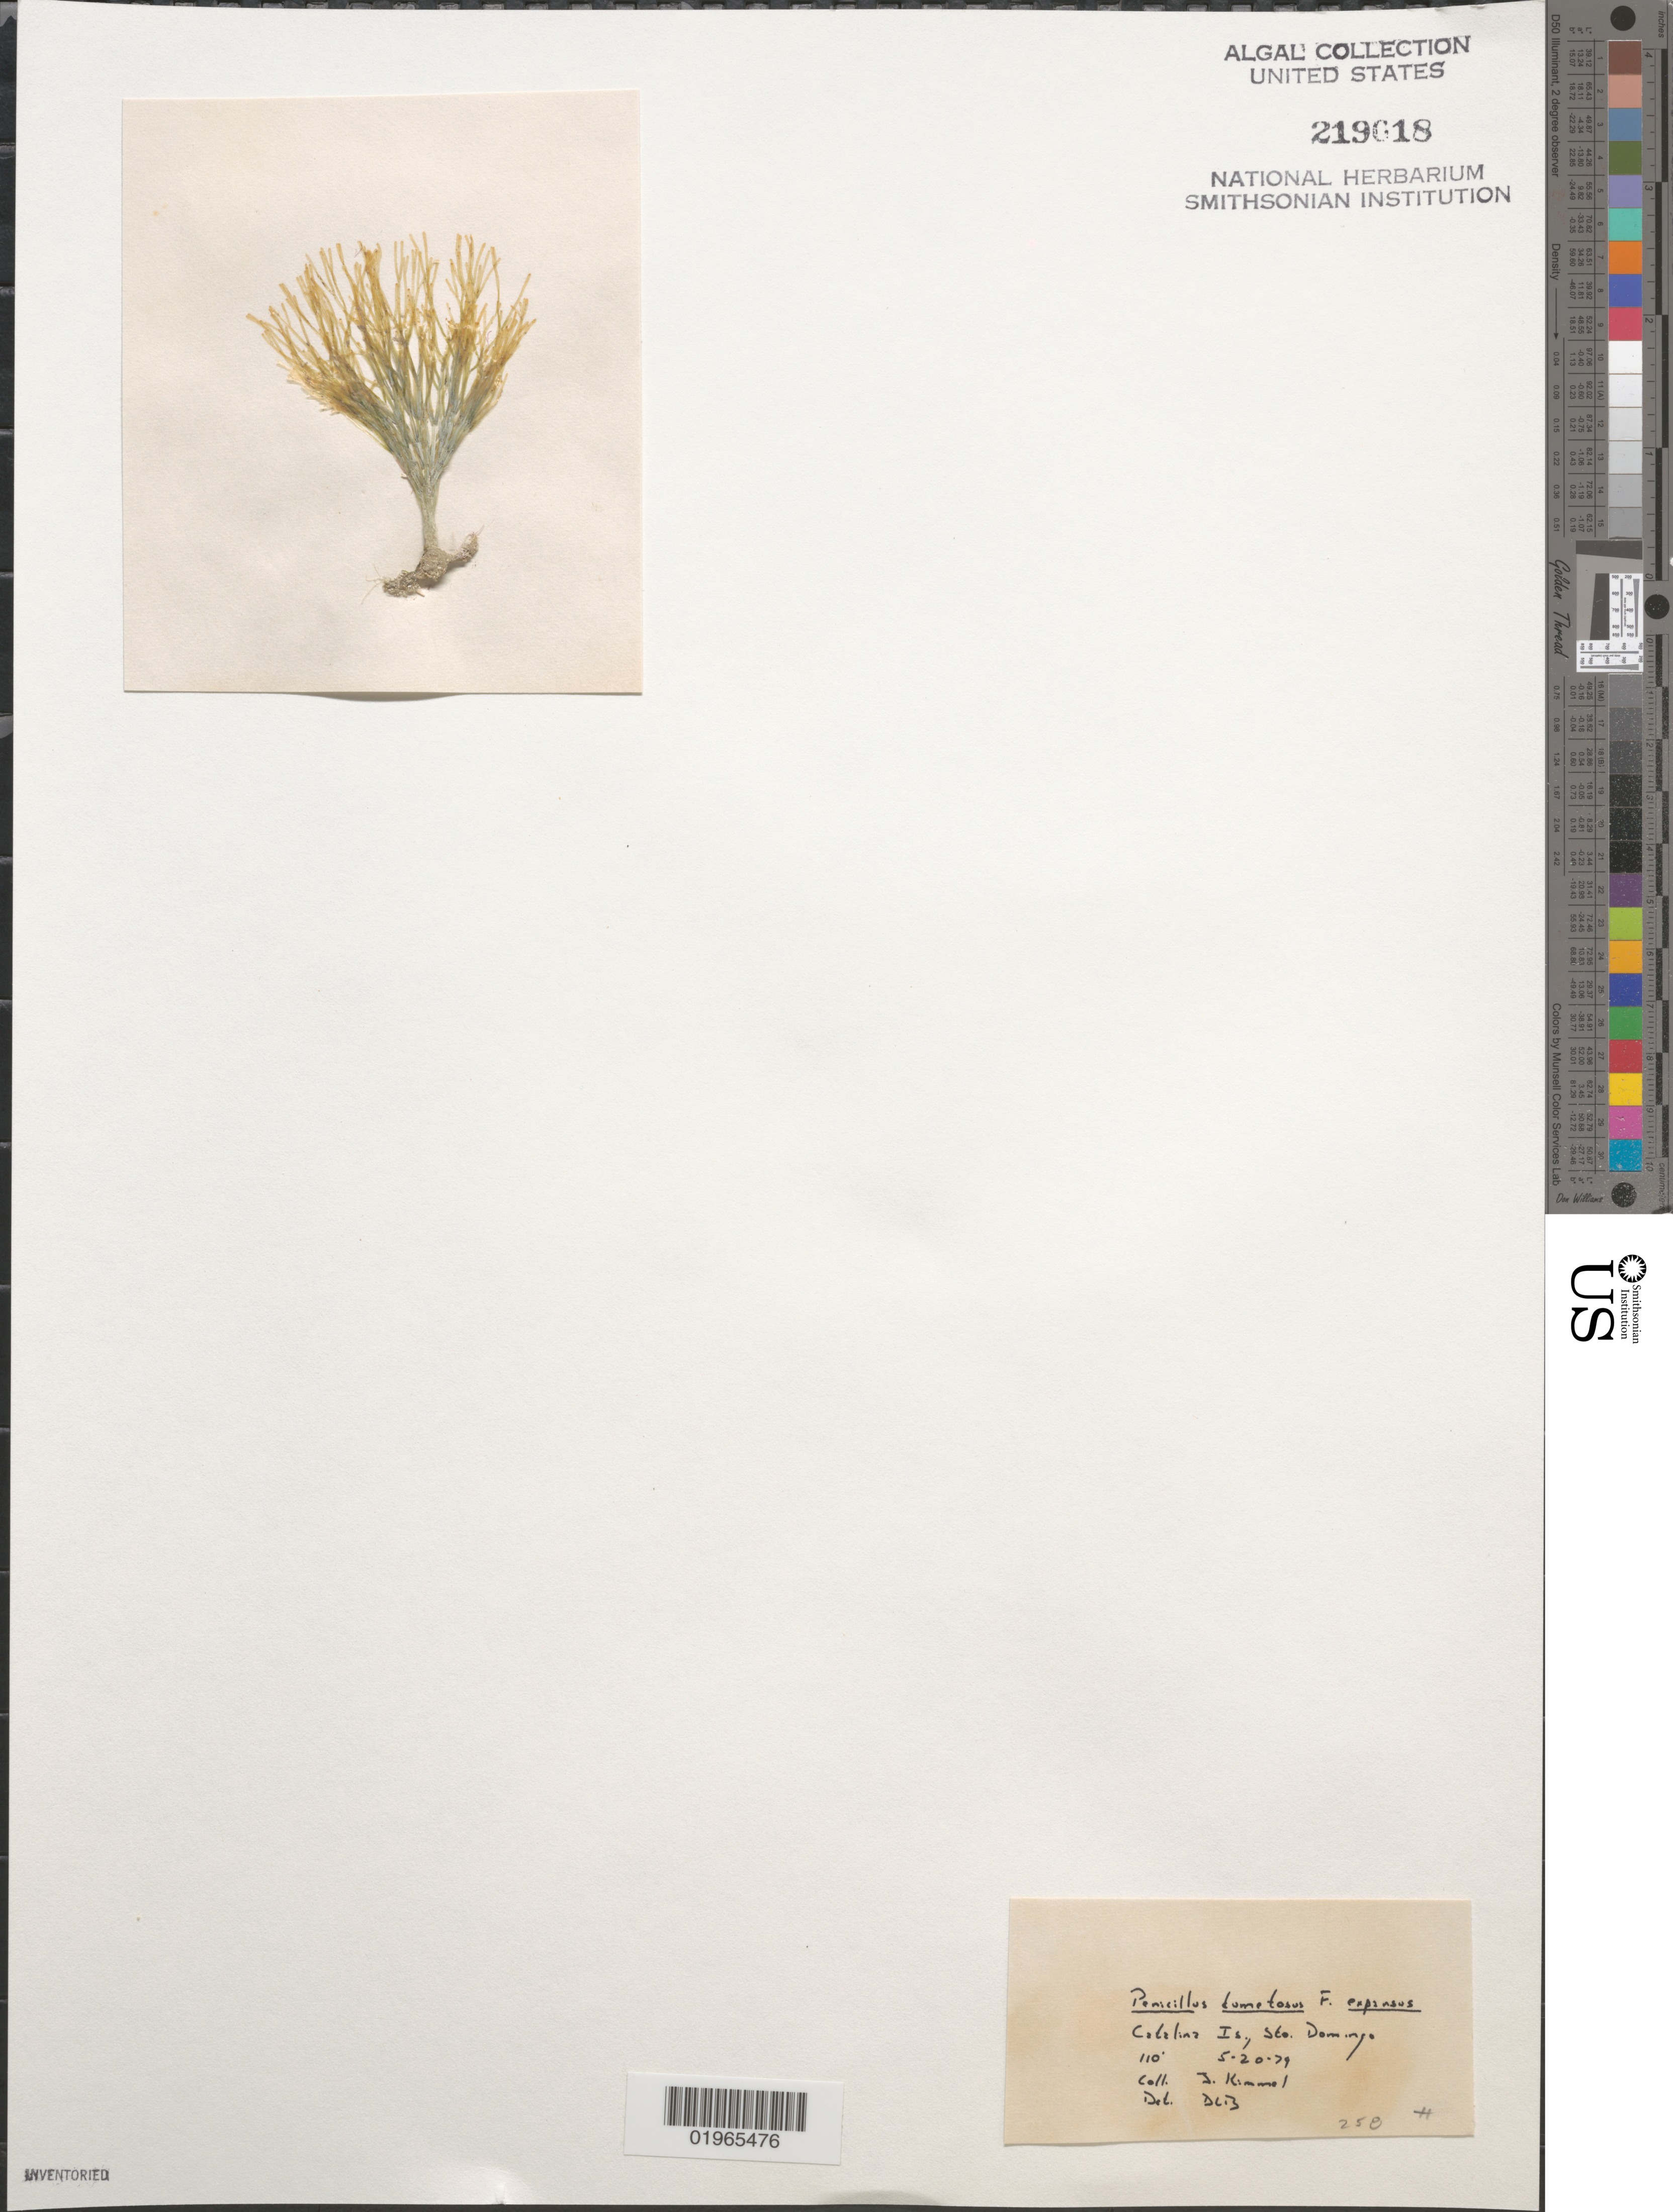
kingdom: Plantae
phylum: Chlorophyta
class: Ulvophyceae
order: Bryopsidales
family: Udoteaceae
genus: Penicillus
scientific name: Penicillus dumetosus f. expansus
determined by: Ballantine, D. L.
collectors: D.L. Ballantine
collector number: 258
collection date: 1979-05-20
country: Dominican Republic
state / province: Santo Domingo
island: Catalina Island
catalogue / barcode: US 219018